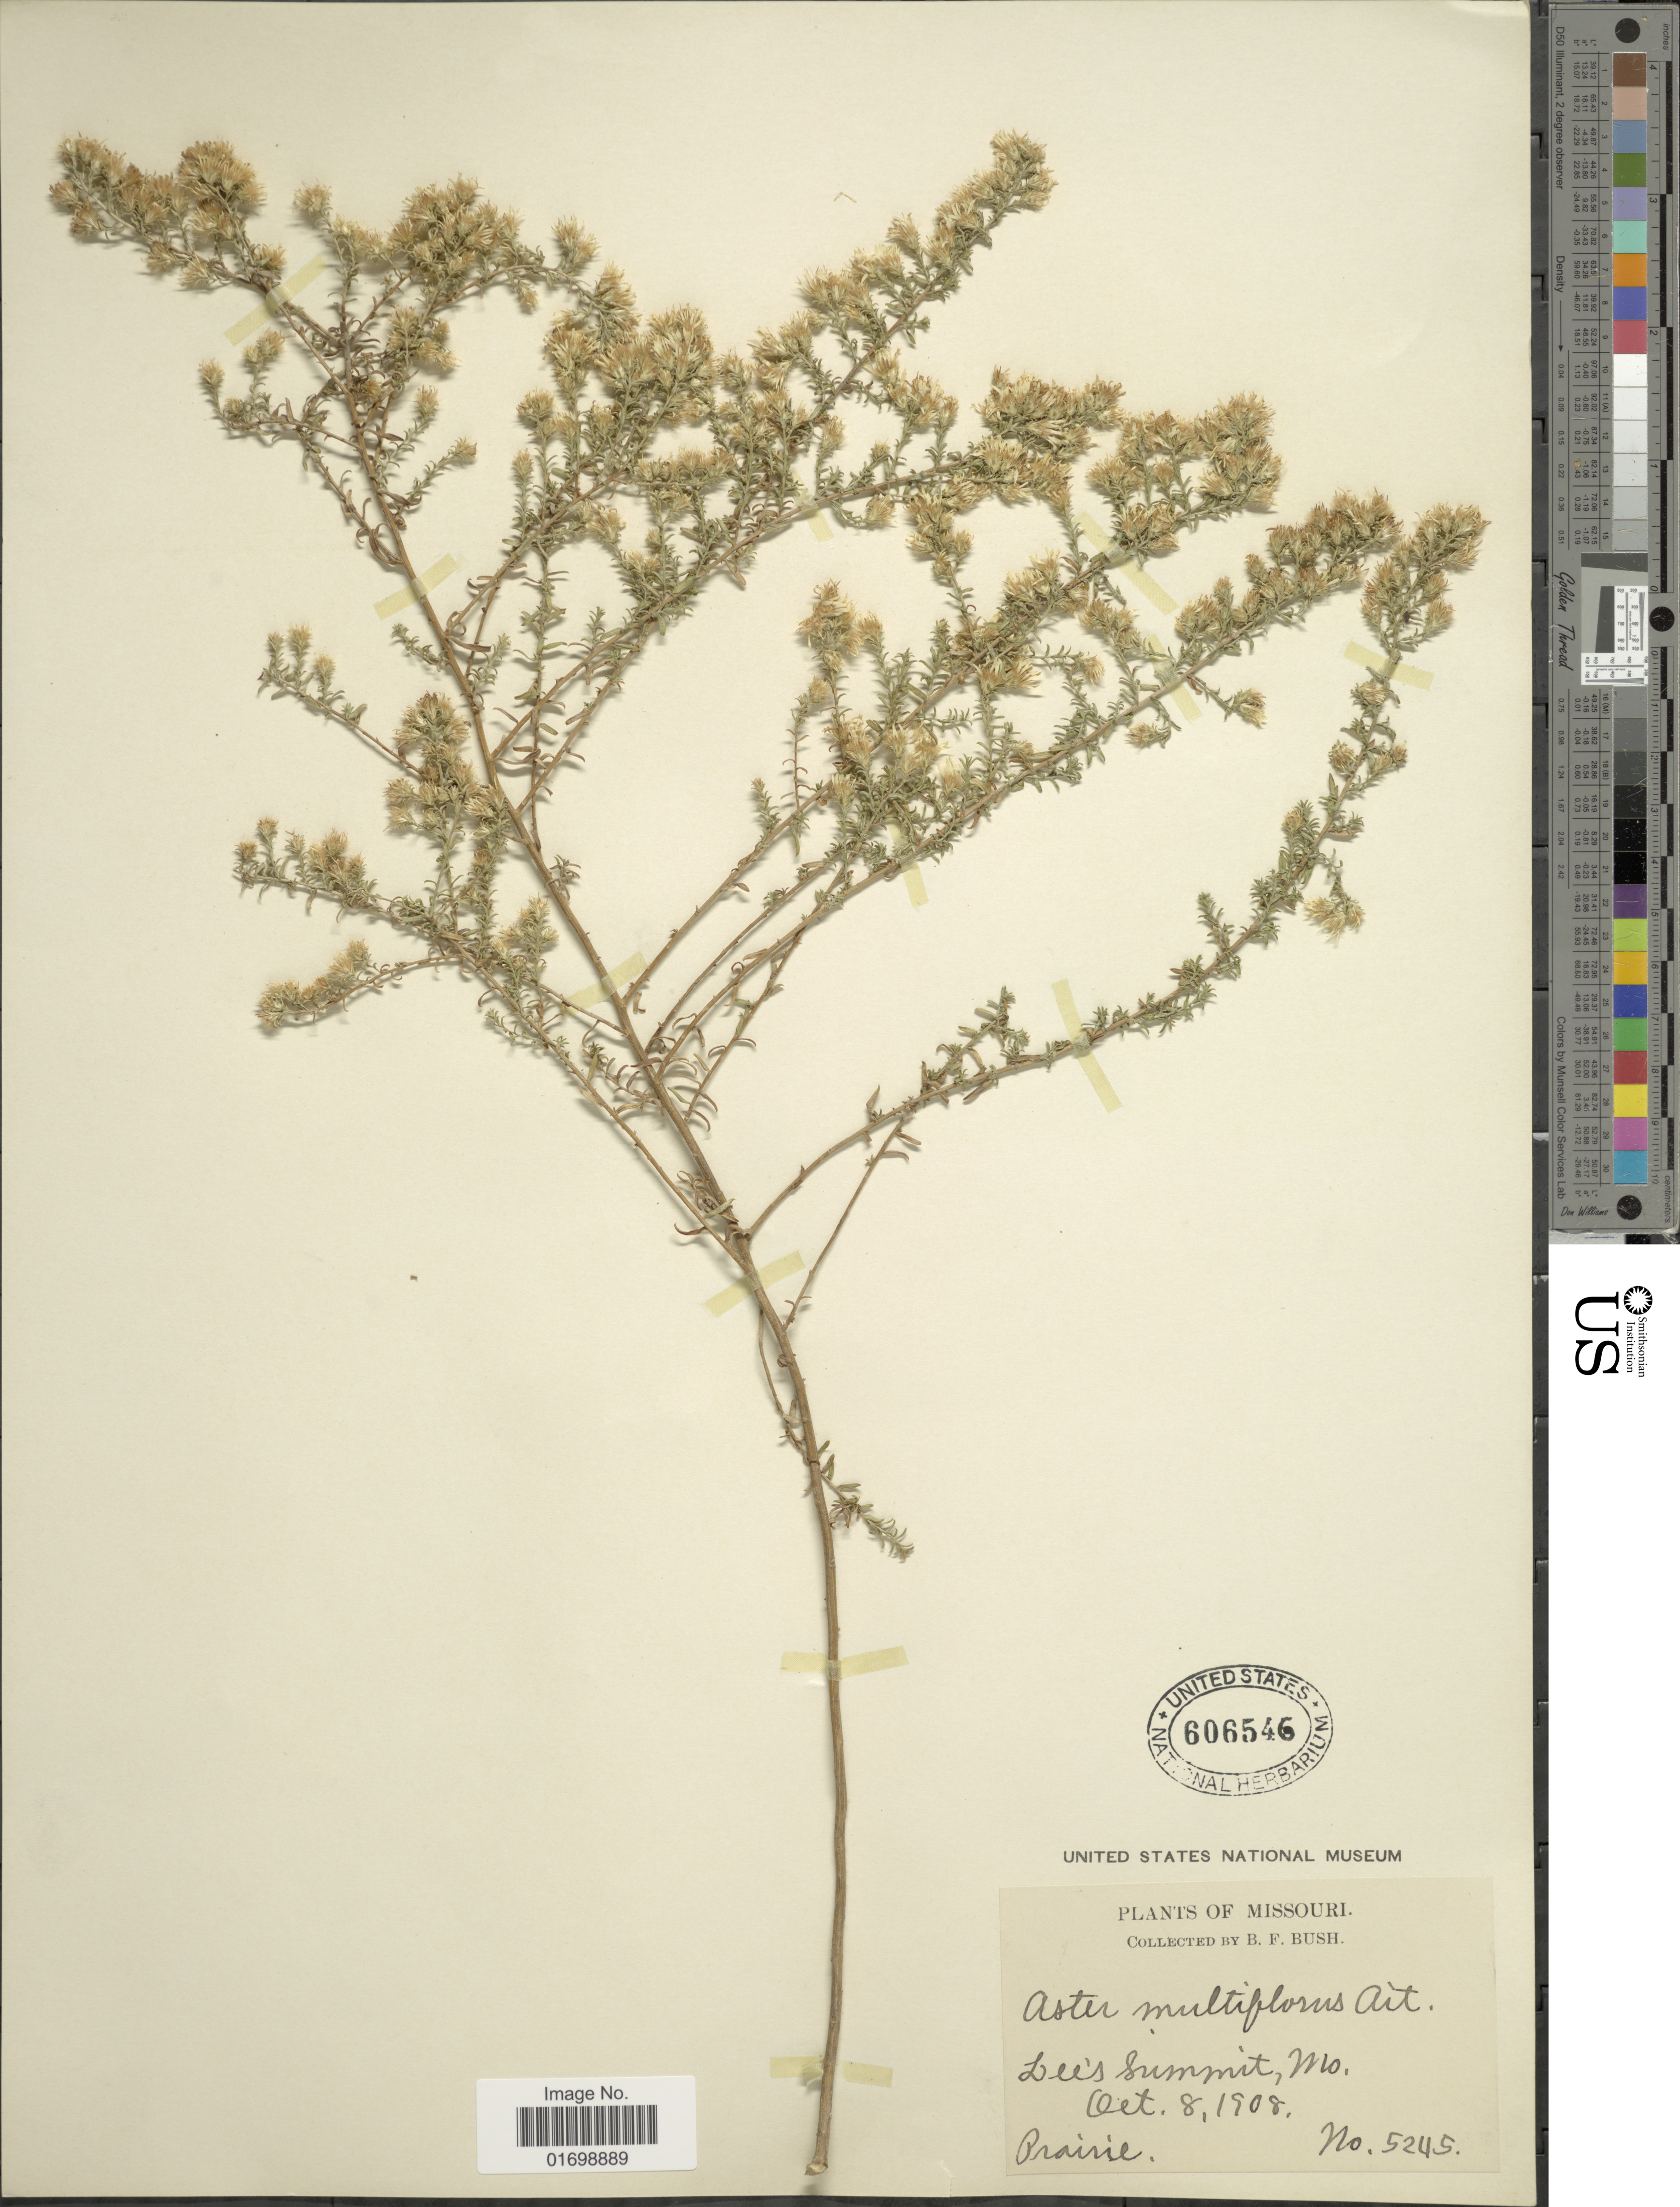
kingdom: Plantae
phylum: Tracheophyta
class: Magnoliopsida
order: Asterales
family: Asteraceae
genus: Symphyotrichum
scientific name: Symphyotrichum ericoides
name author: (L.) G.L. Nesom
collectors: B. F. Bush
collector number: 5245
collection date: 1908-10-08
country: United States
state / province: Missouri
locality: Lee's Summit, prairie.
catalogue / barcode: US 606546